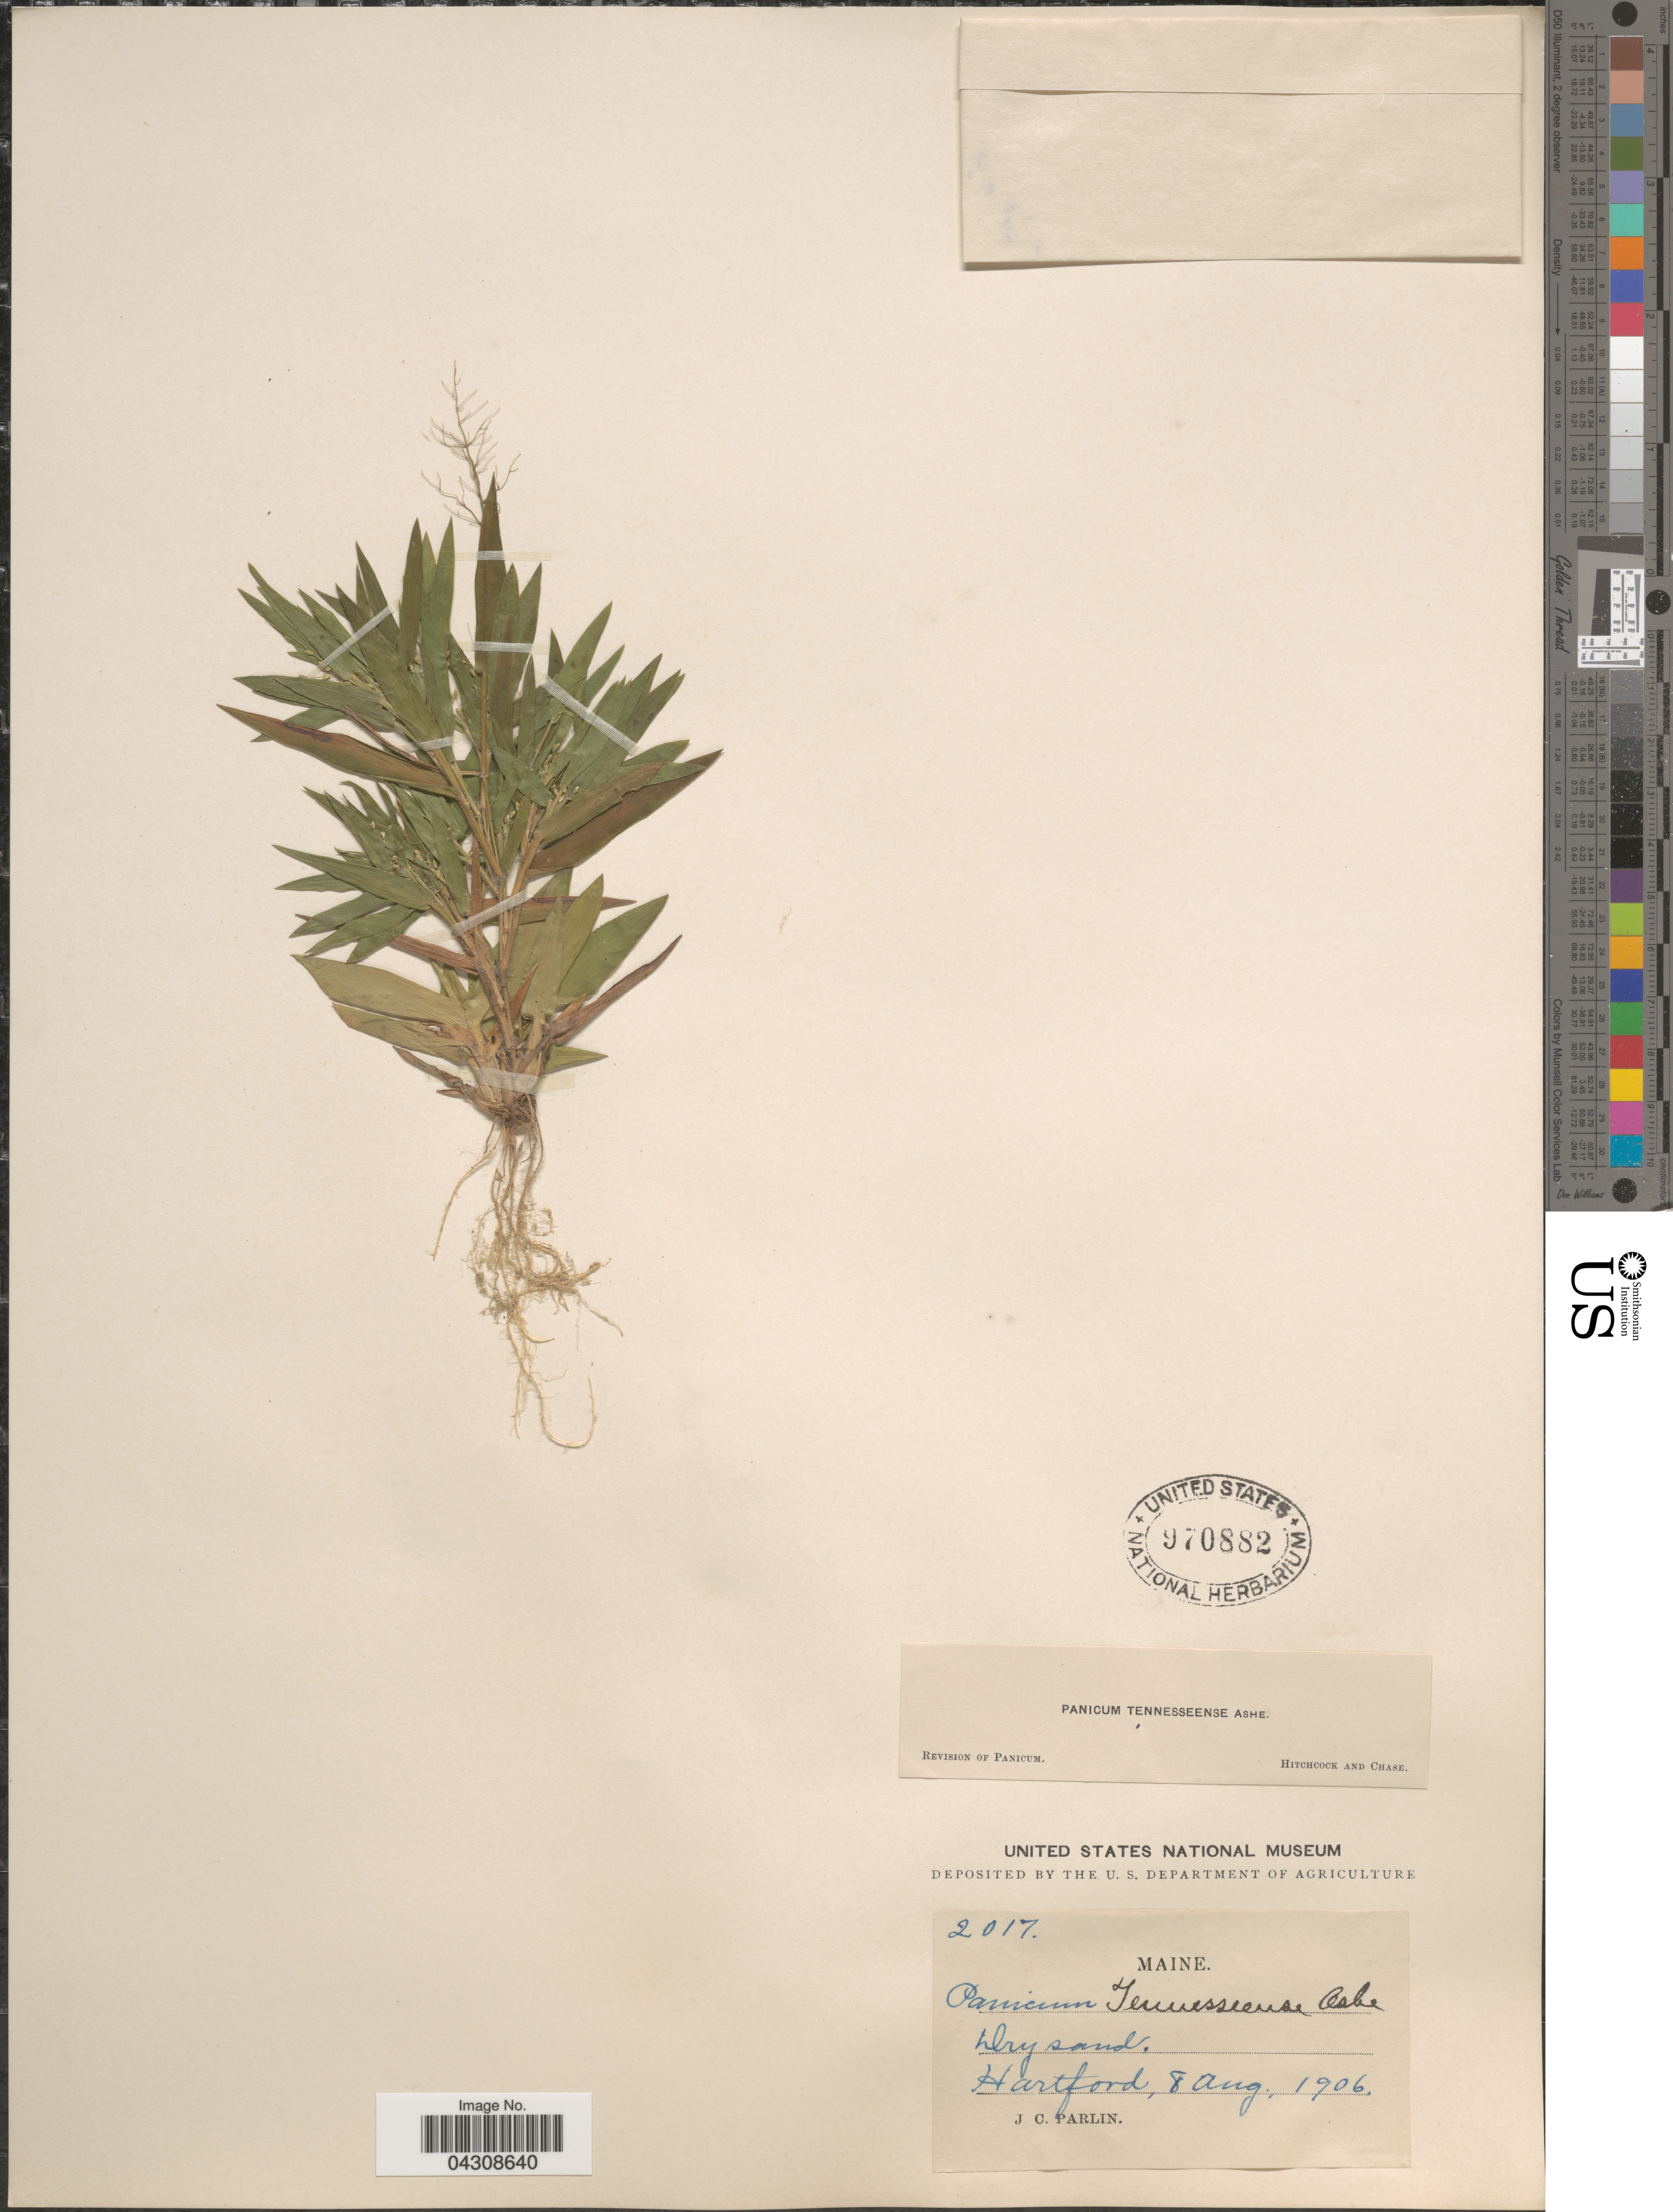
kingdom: Plantae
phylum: Tracheophyta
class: Liliopsida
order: Poales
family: Poaceae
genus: Dichanthelium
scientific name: Dichanthelium acuminatum var. acuminatum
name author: (Sw.) Gould & C.A. Clark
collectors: J. Parlin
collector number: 2017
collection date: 1906-08-08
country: United States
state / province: Maine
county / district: Oxford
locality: Hartford.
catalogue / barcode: US 970882